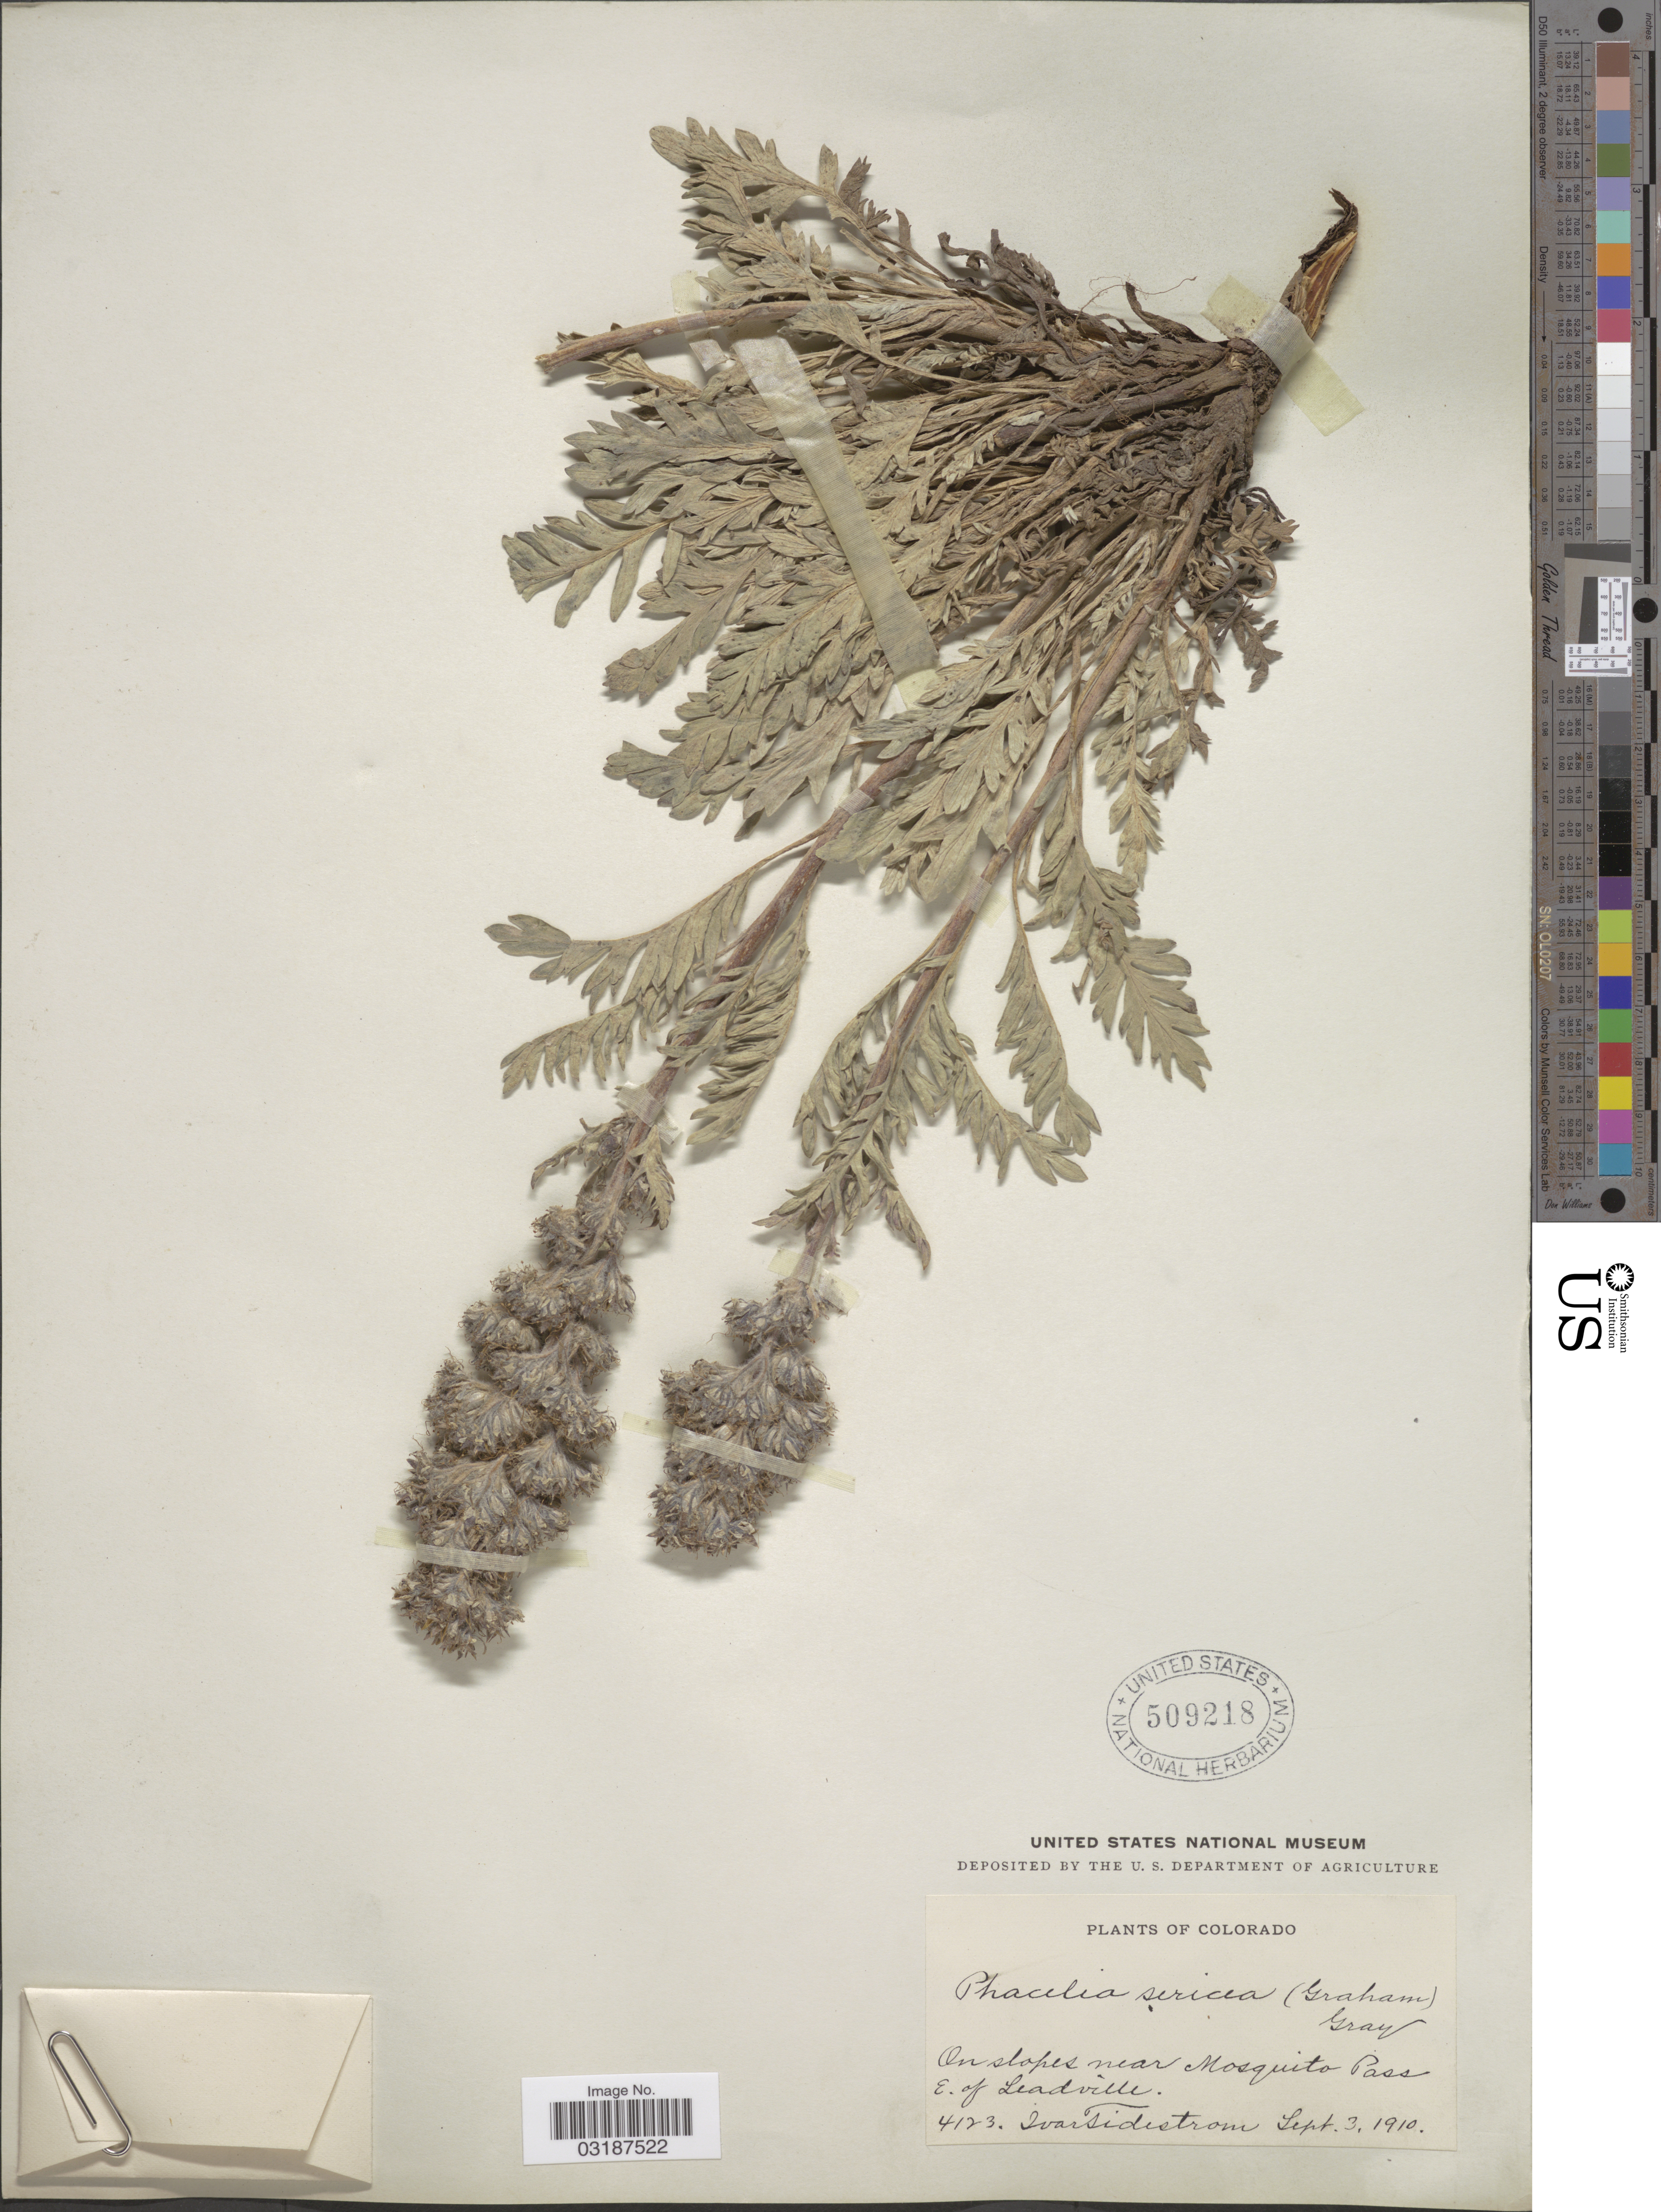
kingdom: Plantae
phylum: Tracheophyta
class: Magnoliopsida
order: Boraginales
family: Hydrophyllaceae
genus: Phacelia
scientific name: Phacelia sericea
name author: (Graham) A. Gray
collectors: I. F. Tidestrom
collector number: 4123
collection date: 1910-09-03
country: United States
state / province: Colorado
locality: On slopes near Mosquito Pass E. of Leadville.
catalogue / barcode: US 509218